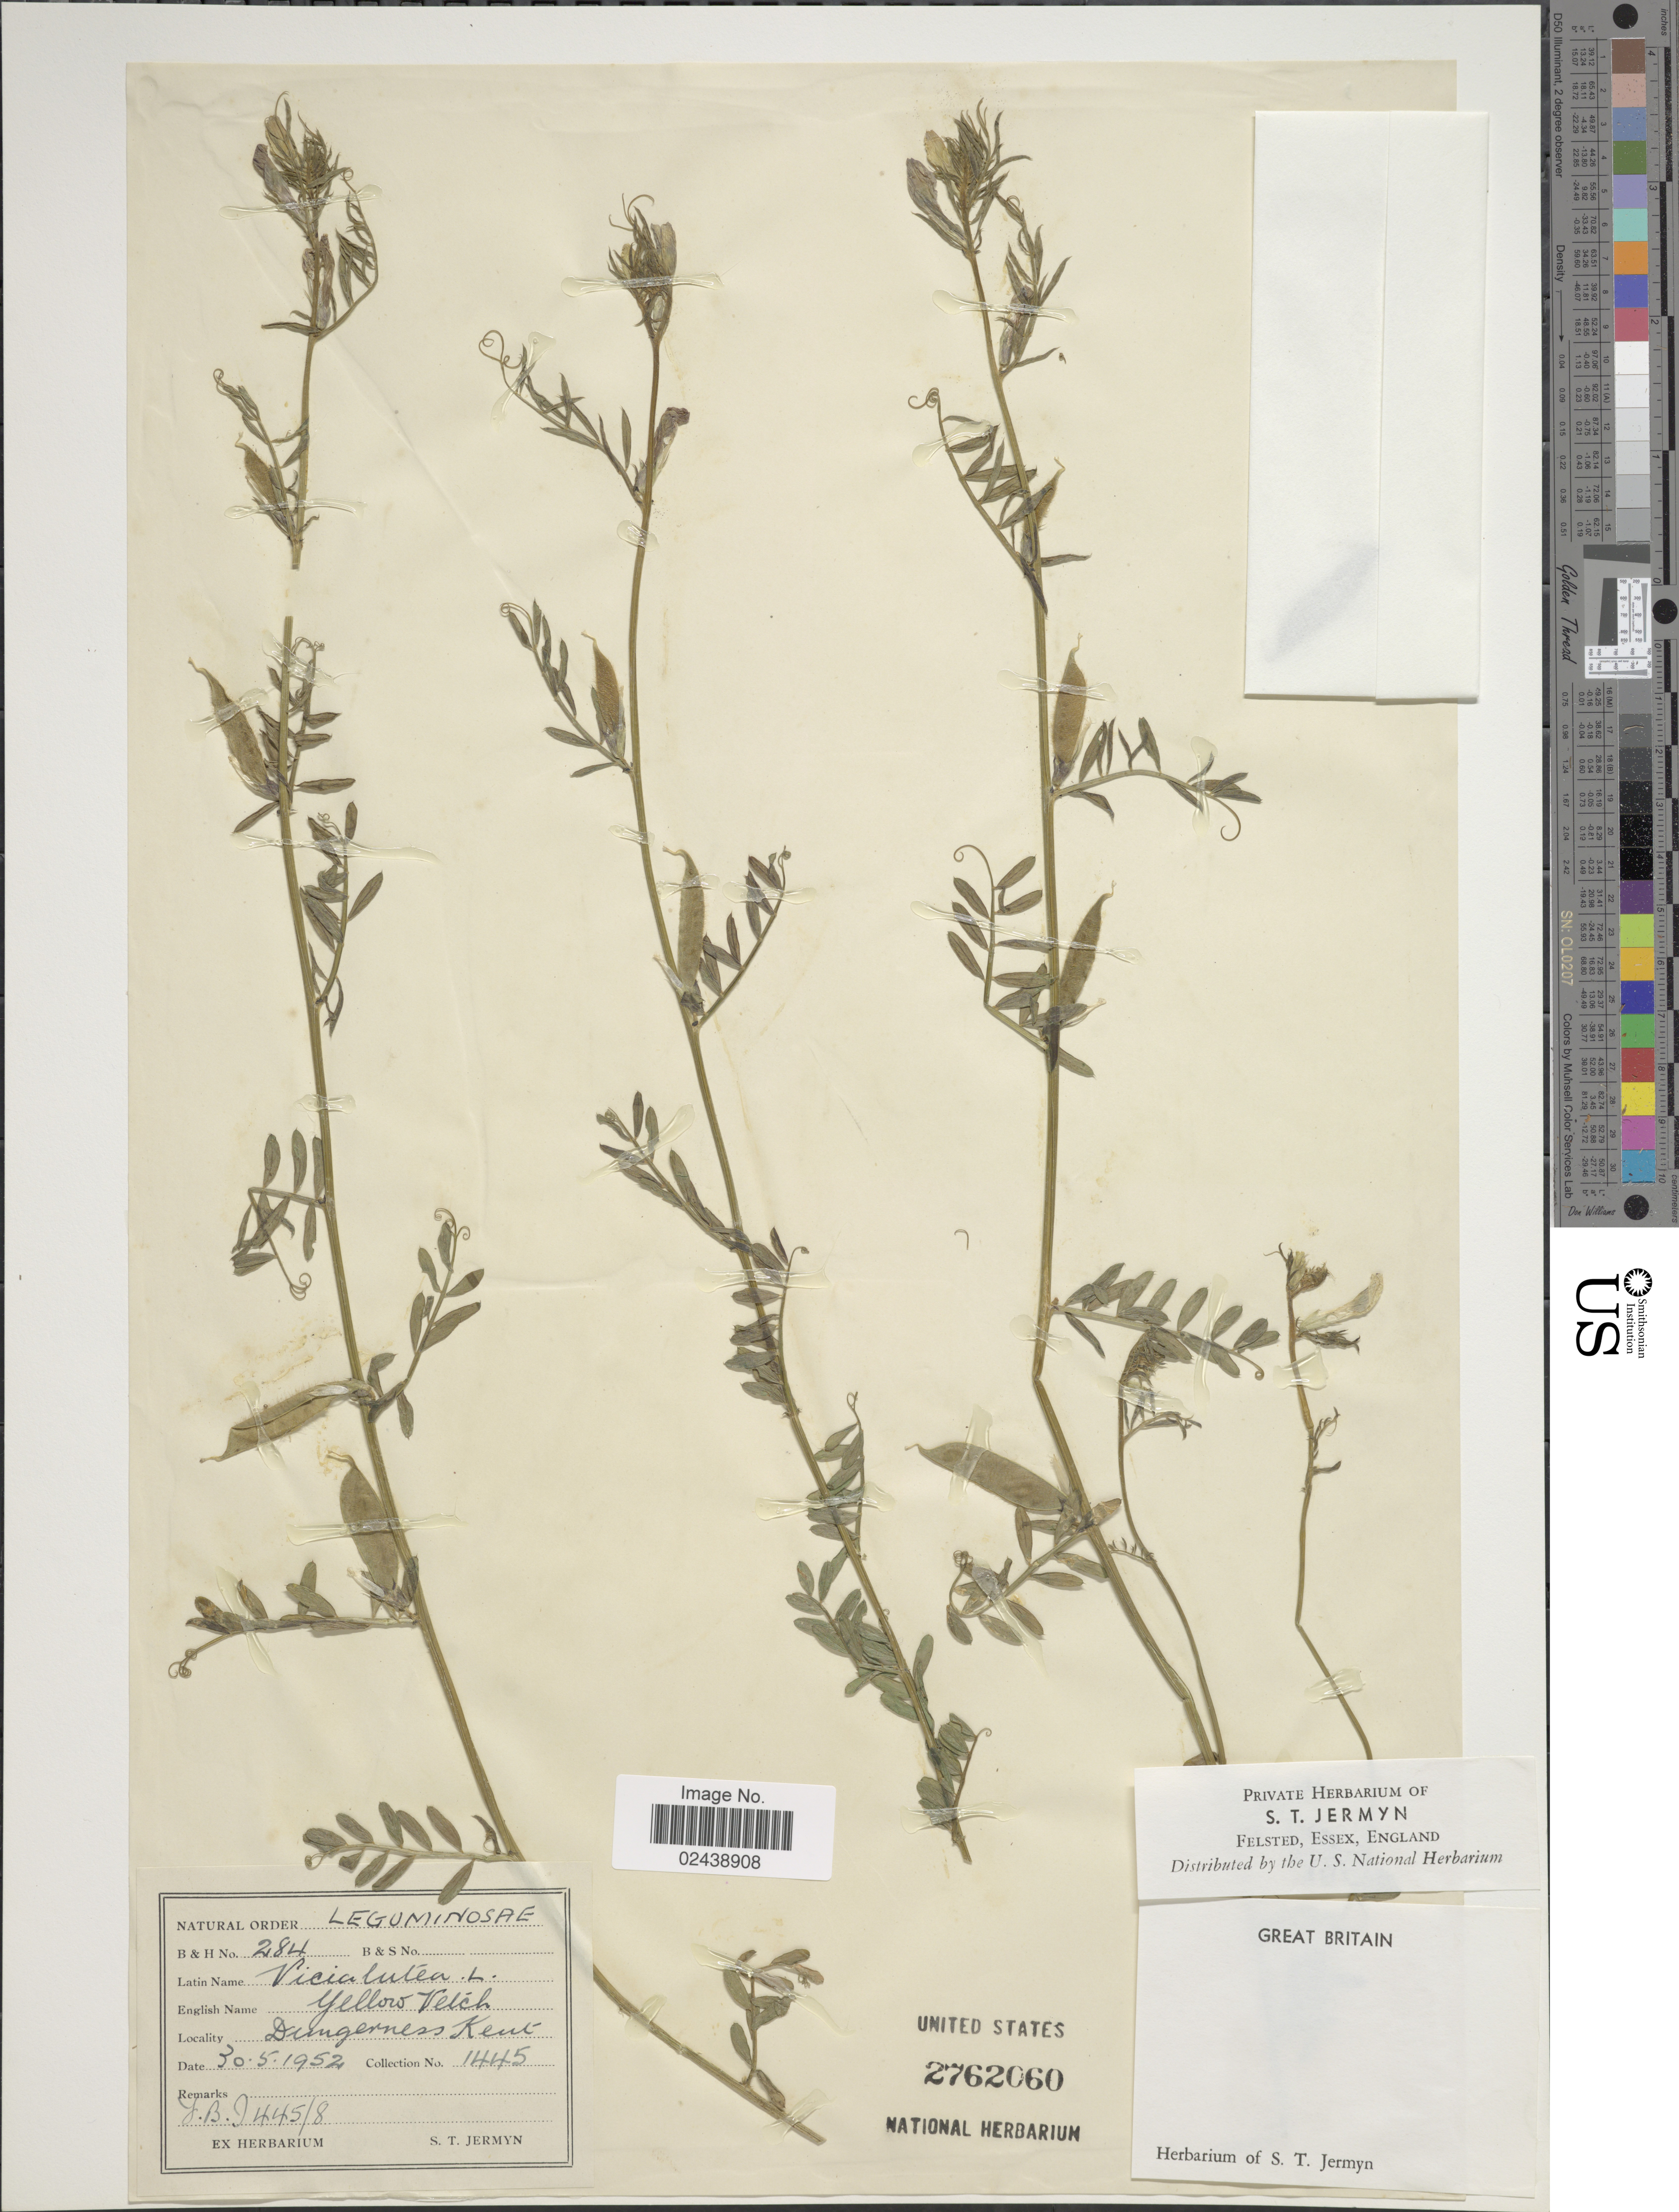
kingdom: Plantae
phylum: Tracheophyta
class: Magnoliopsida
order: Fabales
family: Fabaceae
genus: Vicia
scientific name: Vicia lutea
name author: L.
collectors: ex herb. S. T. Jermyn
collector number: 1445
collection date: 1952-05-30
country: United Kingdom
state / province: England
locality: Dungeness, Kent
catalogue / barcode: US 2762060